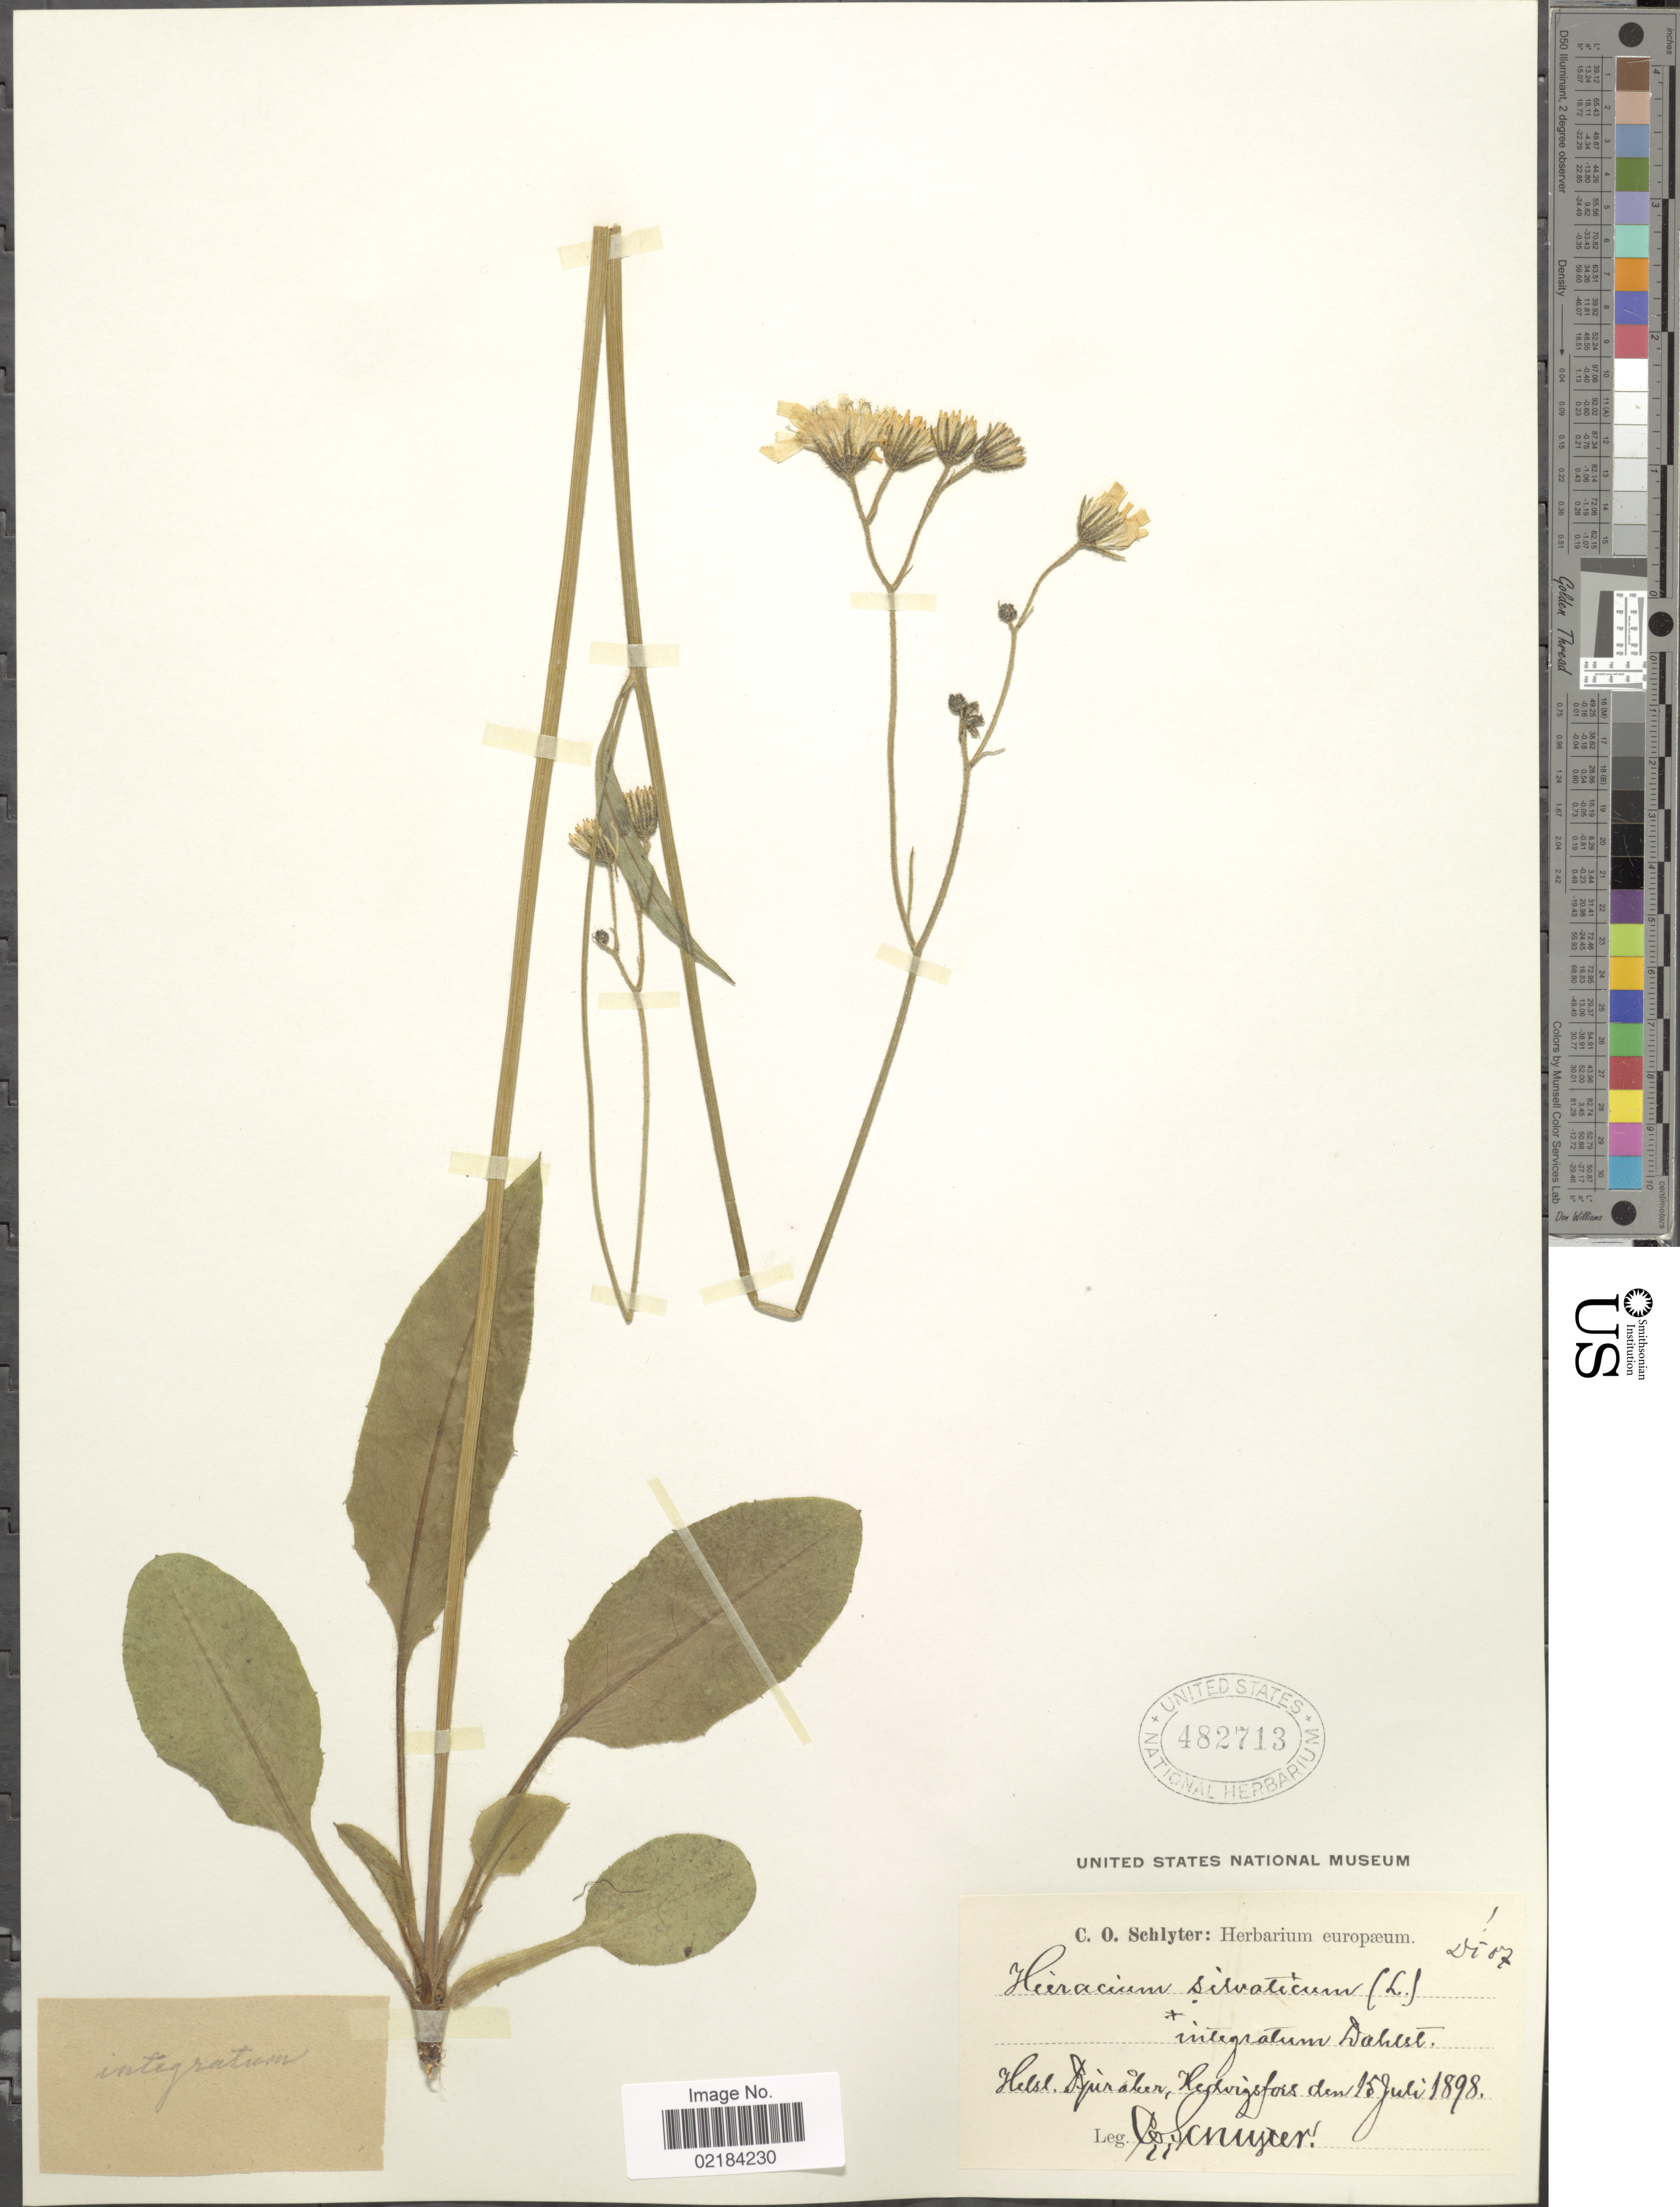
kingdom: Plantae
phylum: Tracheophyta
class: Magnoliopsida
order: Asterales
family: Asteraceae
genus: Hieracium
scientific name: Hieracium sylvaticum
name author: (L.) Gouan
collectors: C. Schlyter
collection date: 1898-07-25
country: Sweden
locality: Helsl. Bjuråker, Hedvigsfors.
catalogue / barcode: US 482713